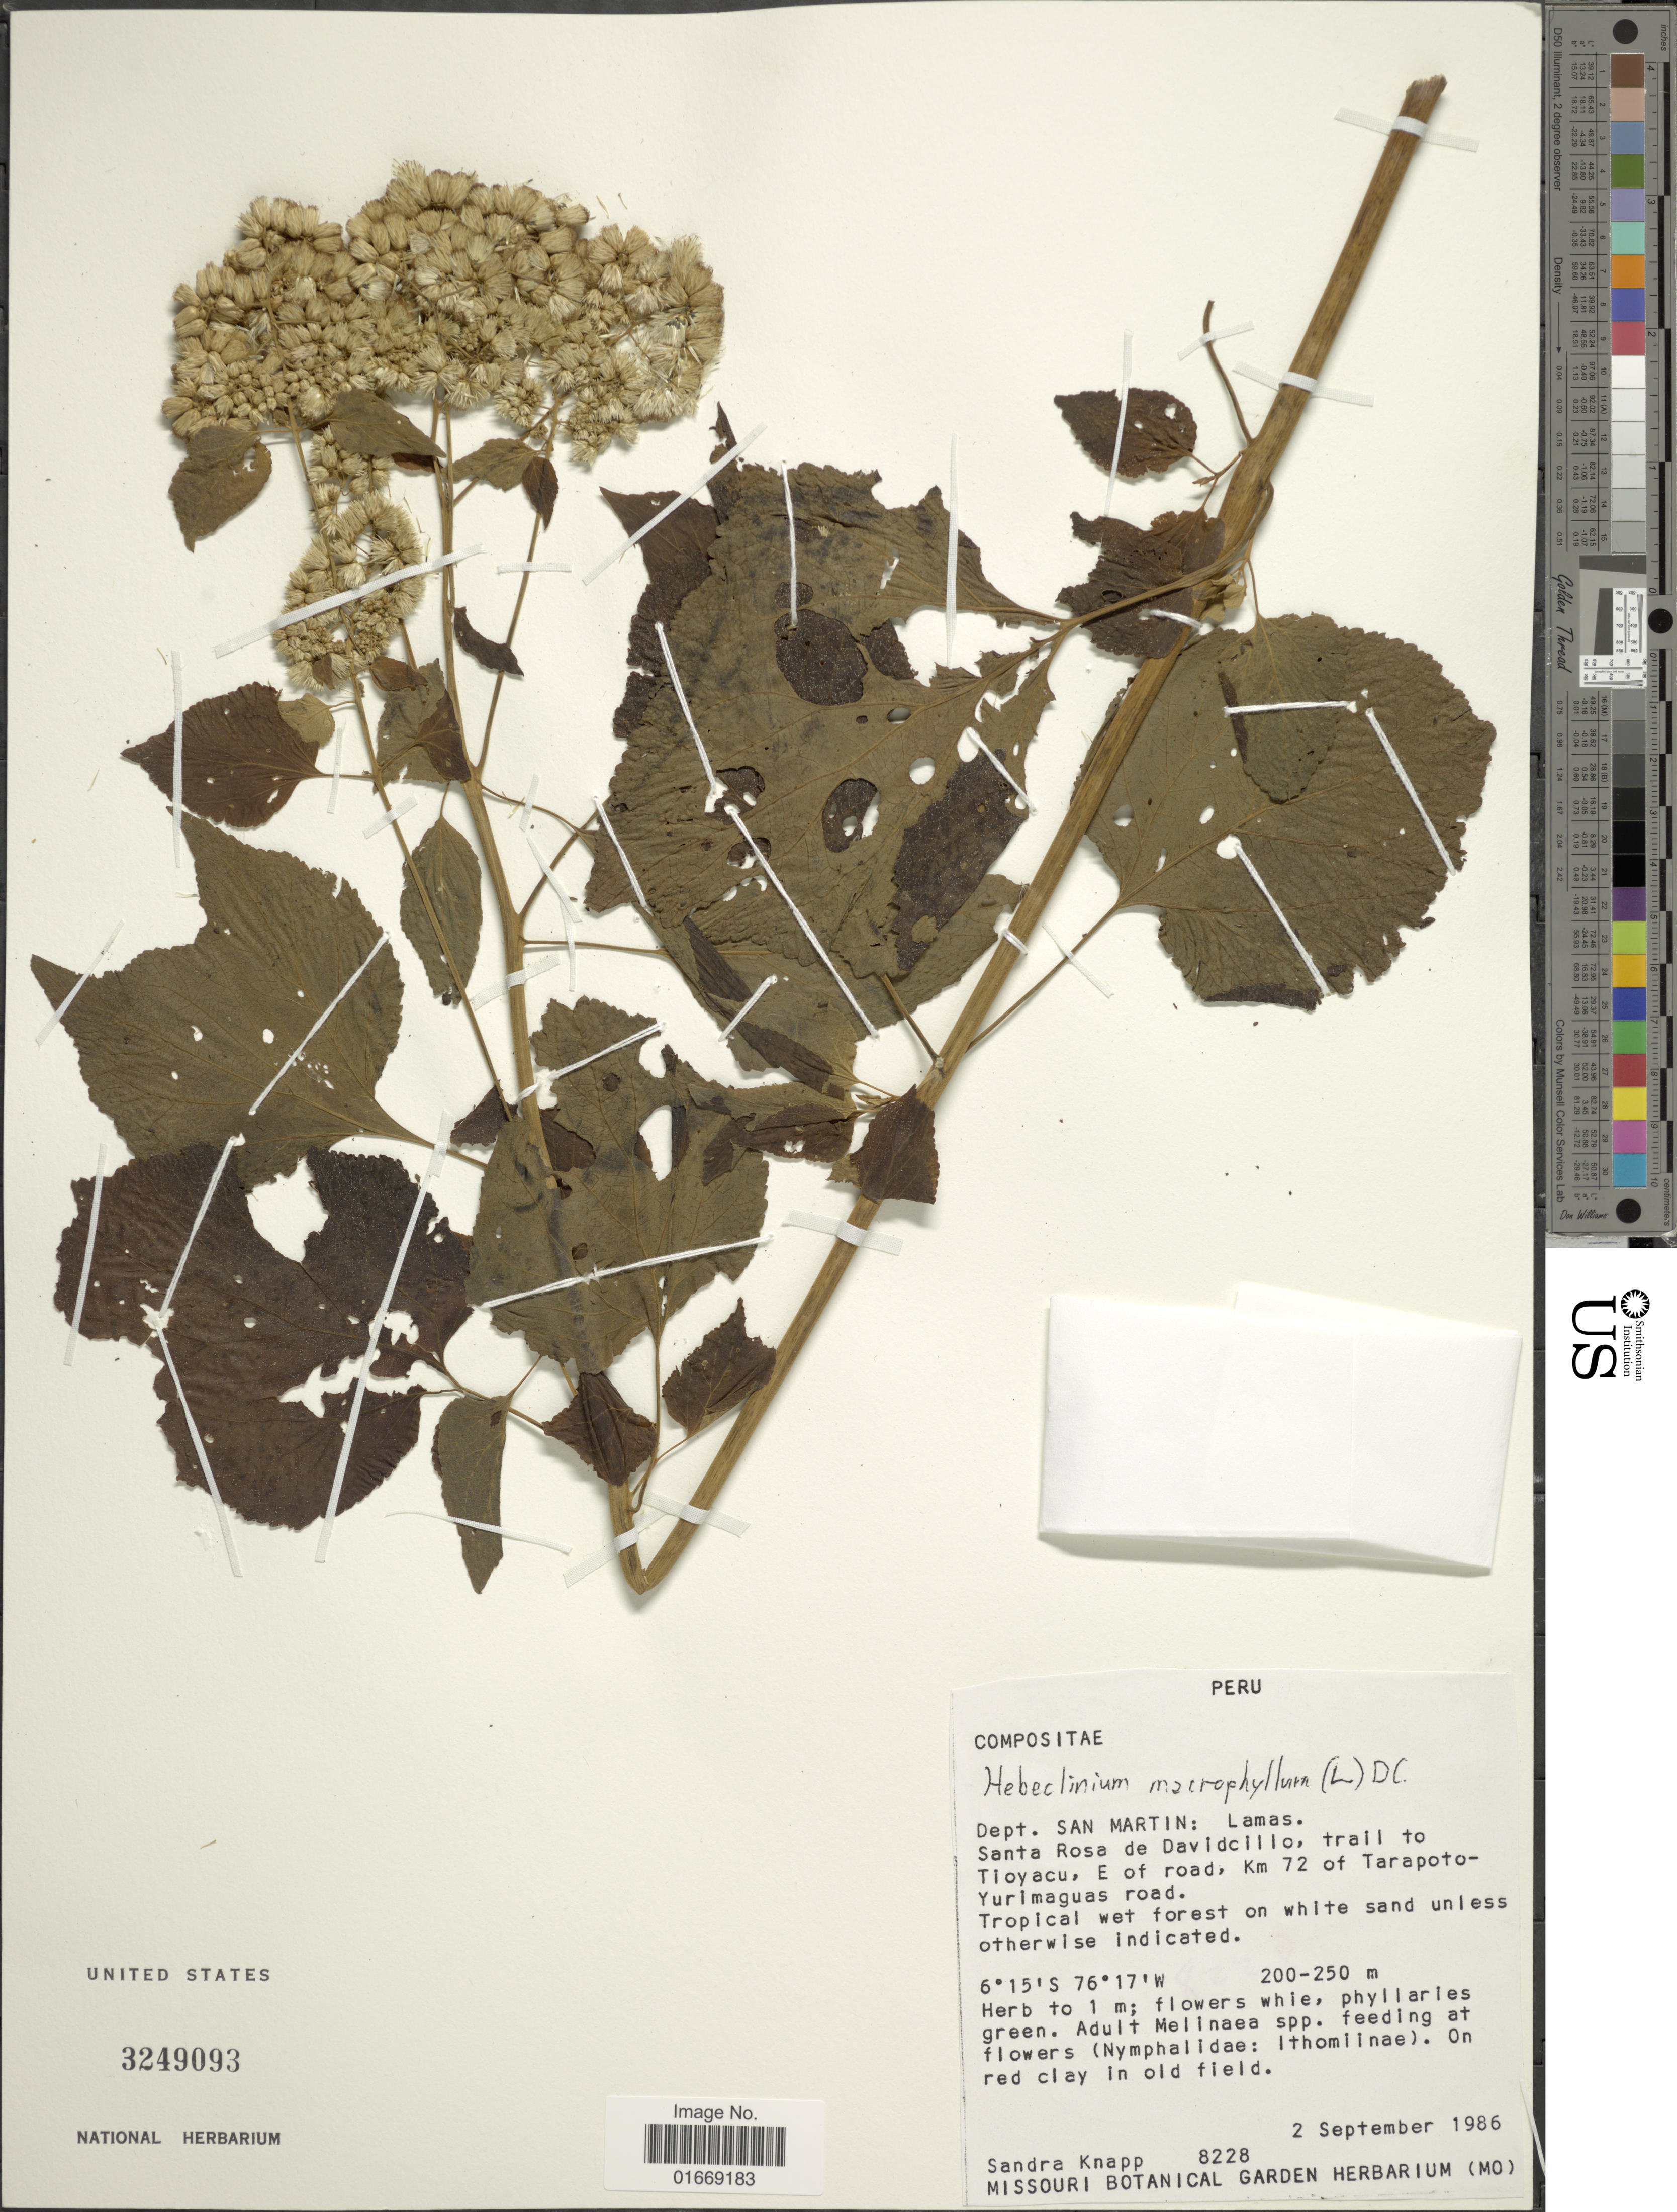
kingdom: Plantae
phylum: Tracheophyta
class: Magnoliopsida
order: Asterales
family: Asteraceae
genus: Hebeclinium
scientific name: Hebeclinium macrophyllum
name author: (L.) DC.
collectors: S. Knapp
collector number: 8228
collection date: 1986-09-02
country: Peru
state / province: San Martín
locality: Dept. San Martin: Lamas. Santa Rosa de Davidcillo, trail to Tioyacu, E of road, Km 72 of Tarapoto-Yurimaguas road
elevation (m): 200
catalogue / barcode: US 3249093